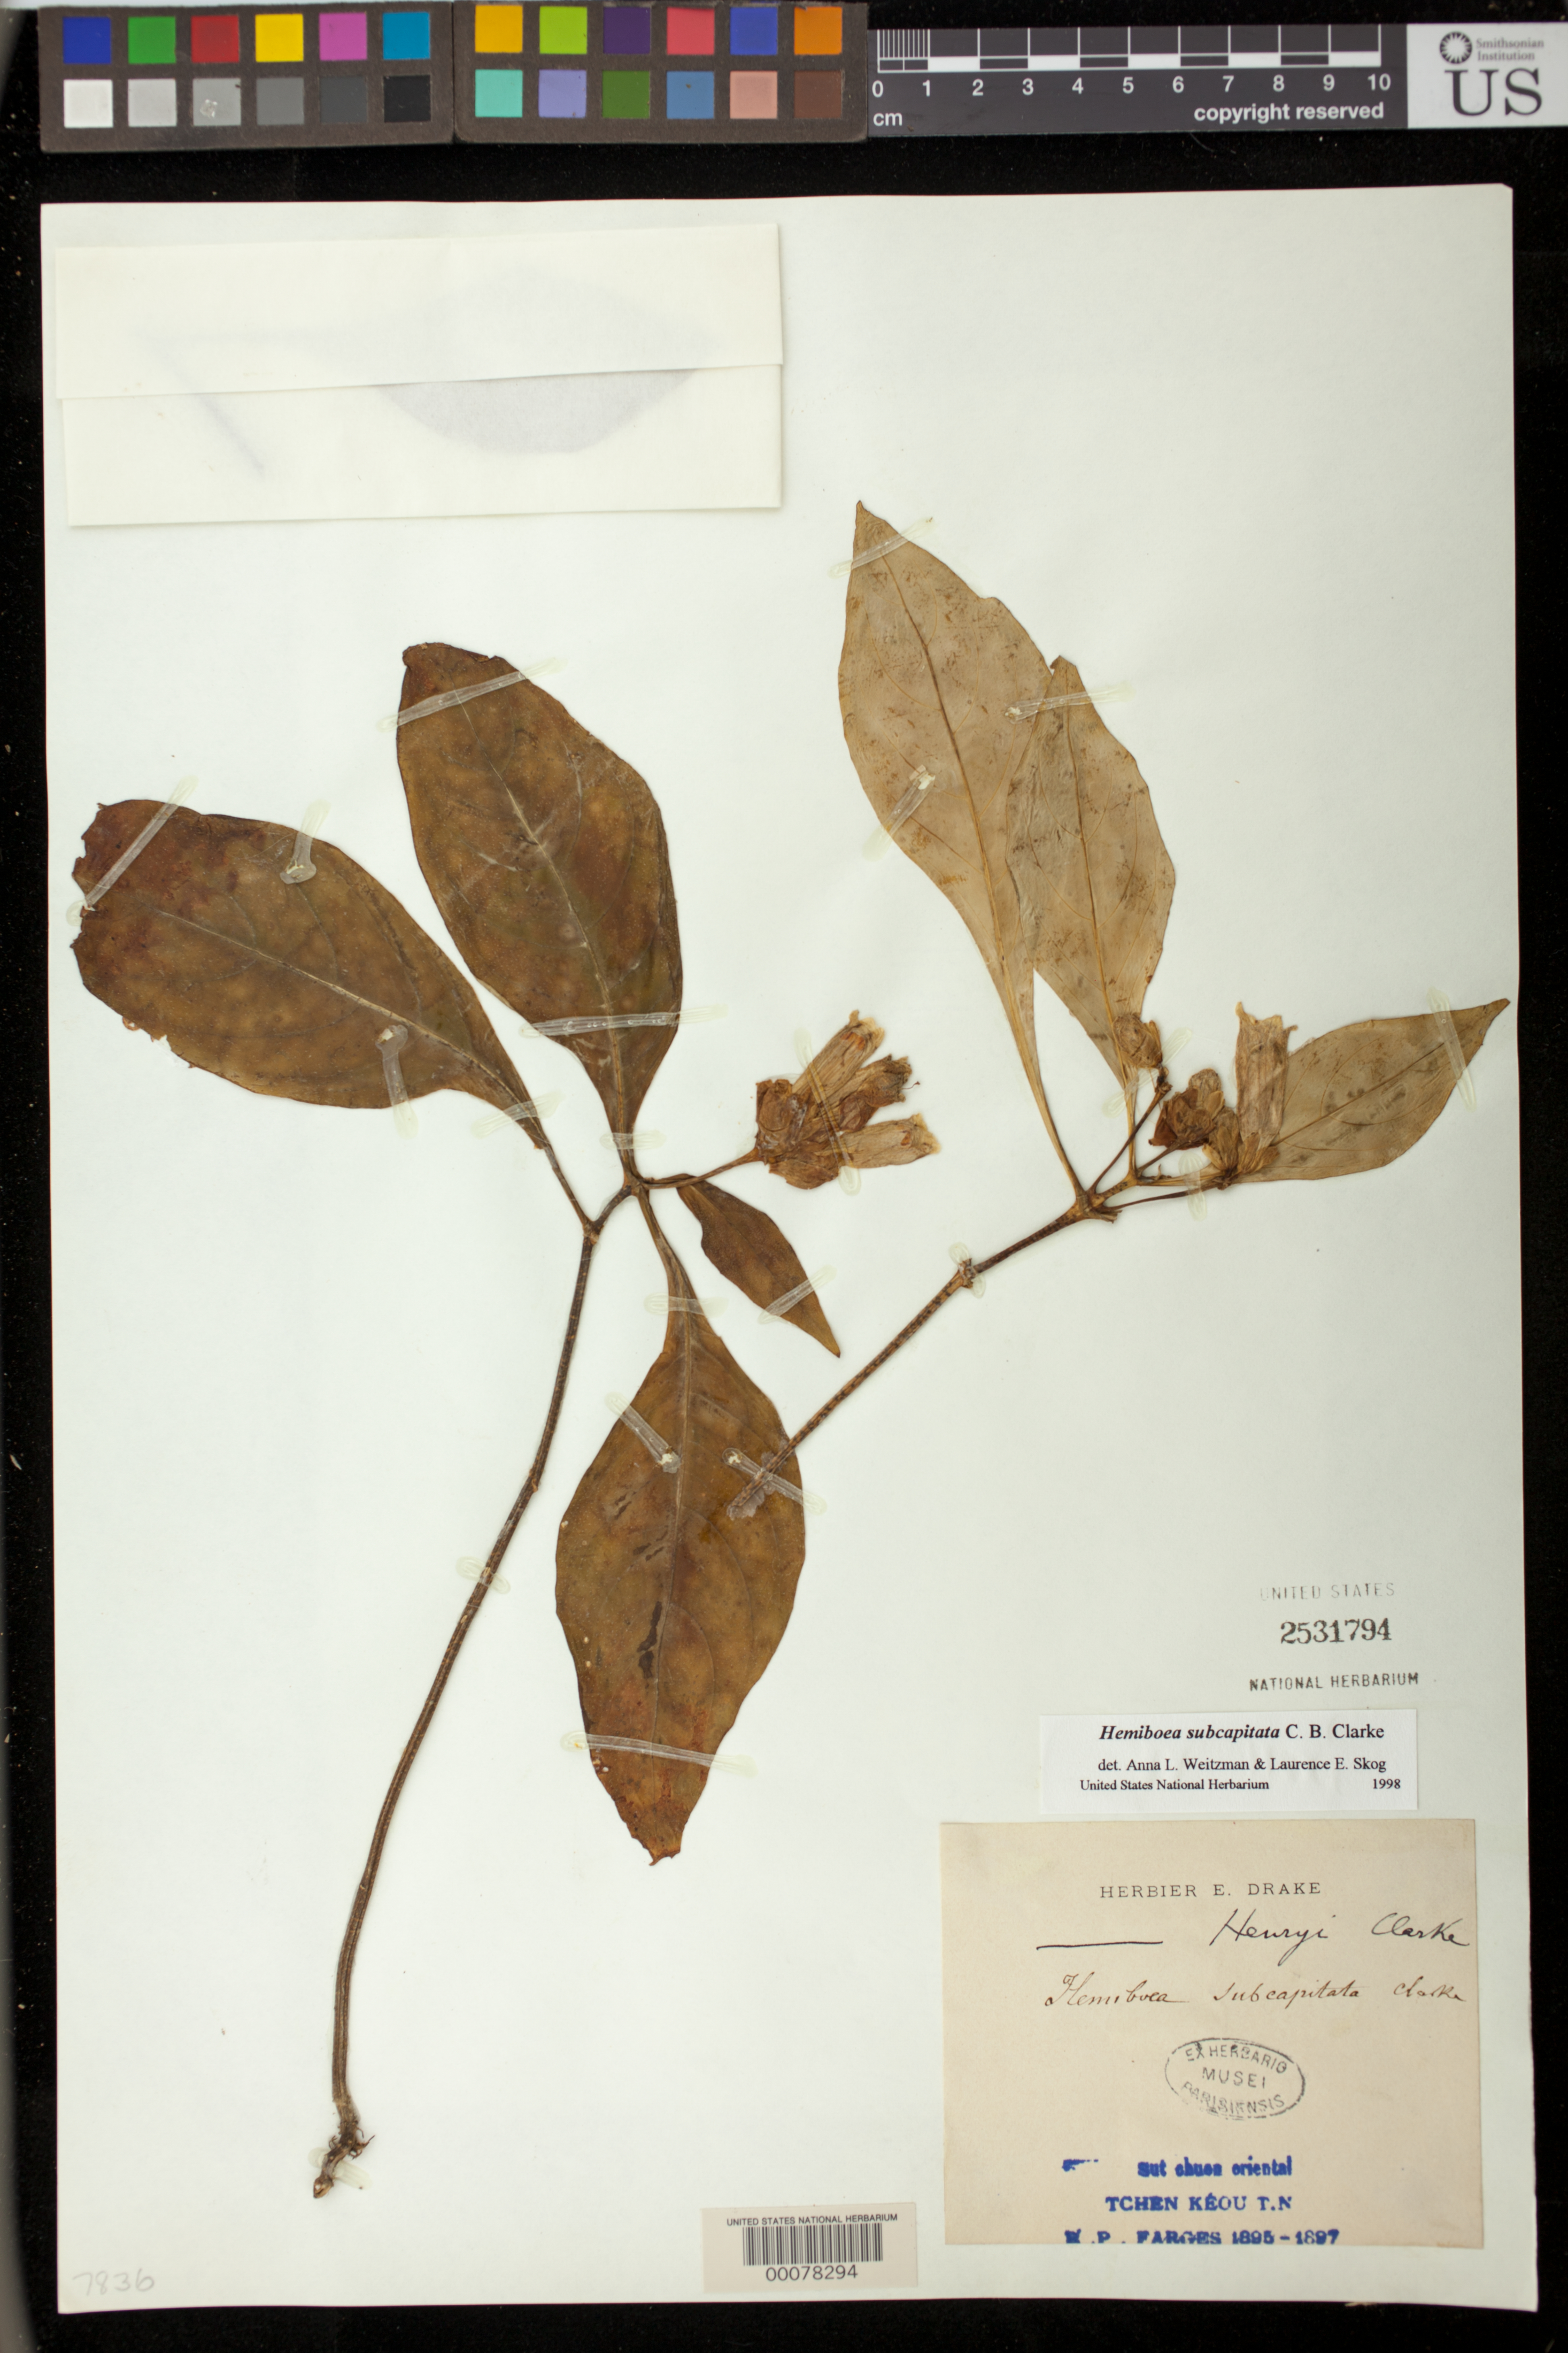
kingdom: Plantae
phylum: Tracheophyta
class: Magnoliopsida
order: Lamiales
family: Gesneriaceae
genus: Hemiboea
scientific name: Hemiboea subcapitata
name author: C.B. Clarke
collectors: R. Farges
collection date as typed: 1895-1897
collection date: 1895/1897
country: China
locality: Tchen keou t.n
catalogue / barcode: US 2531794